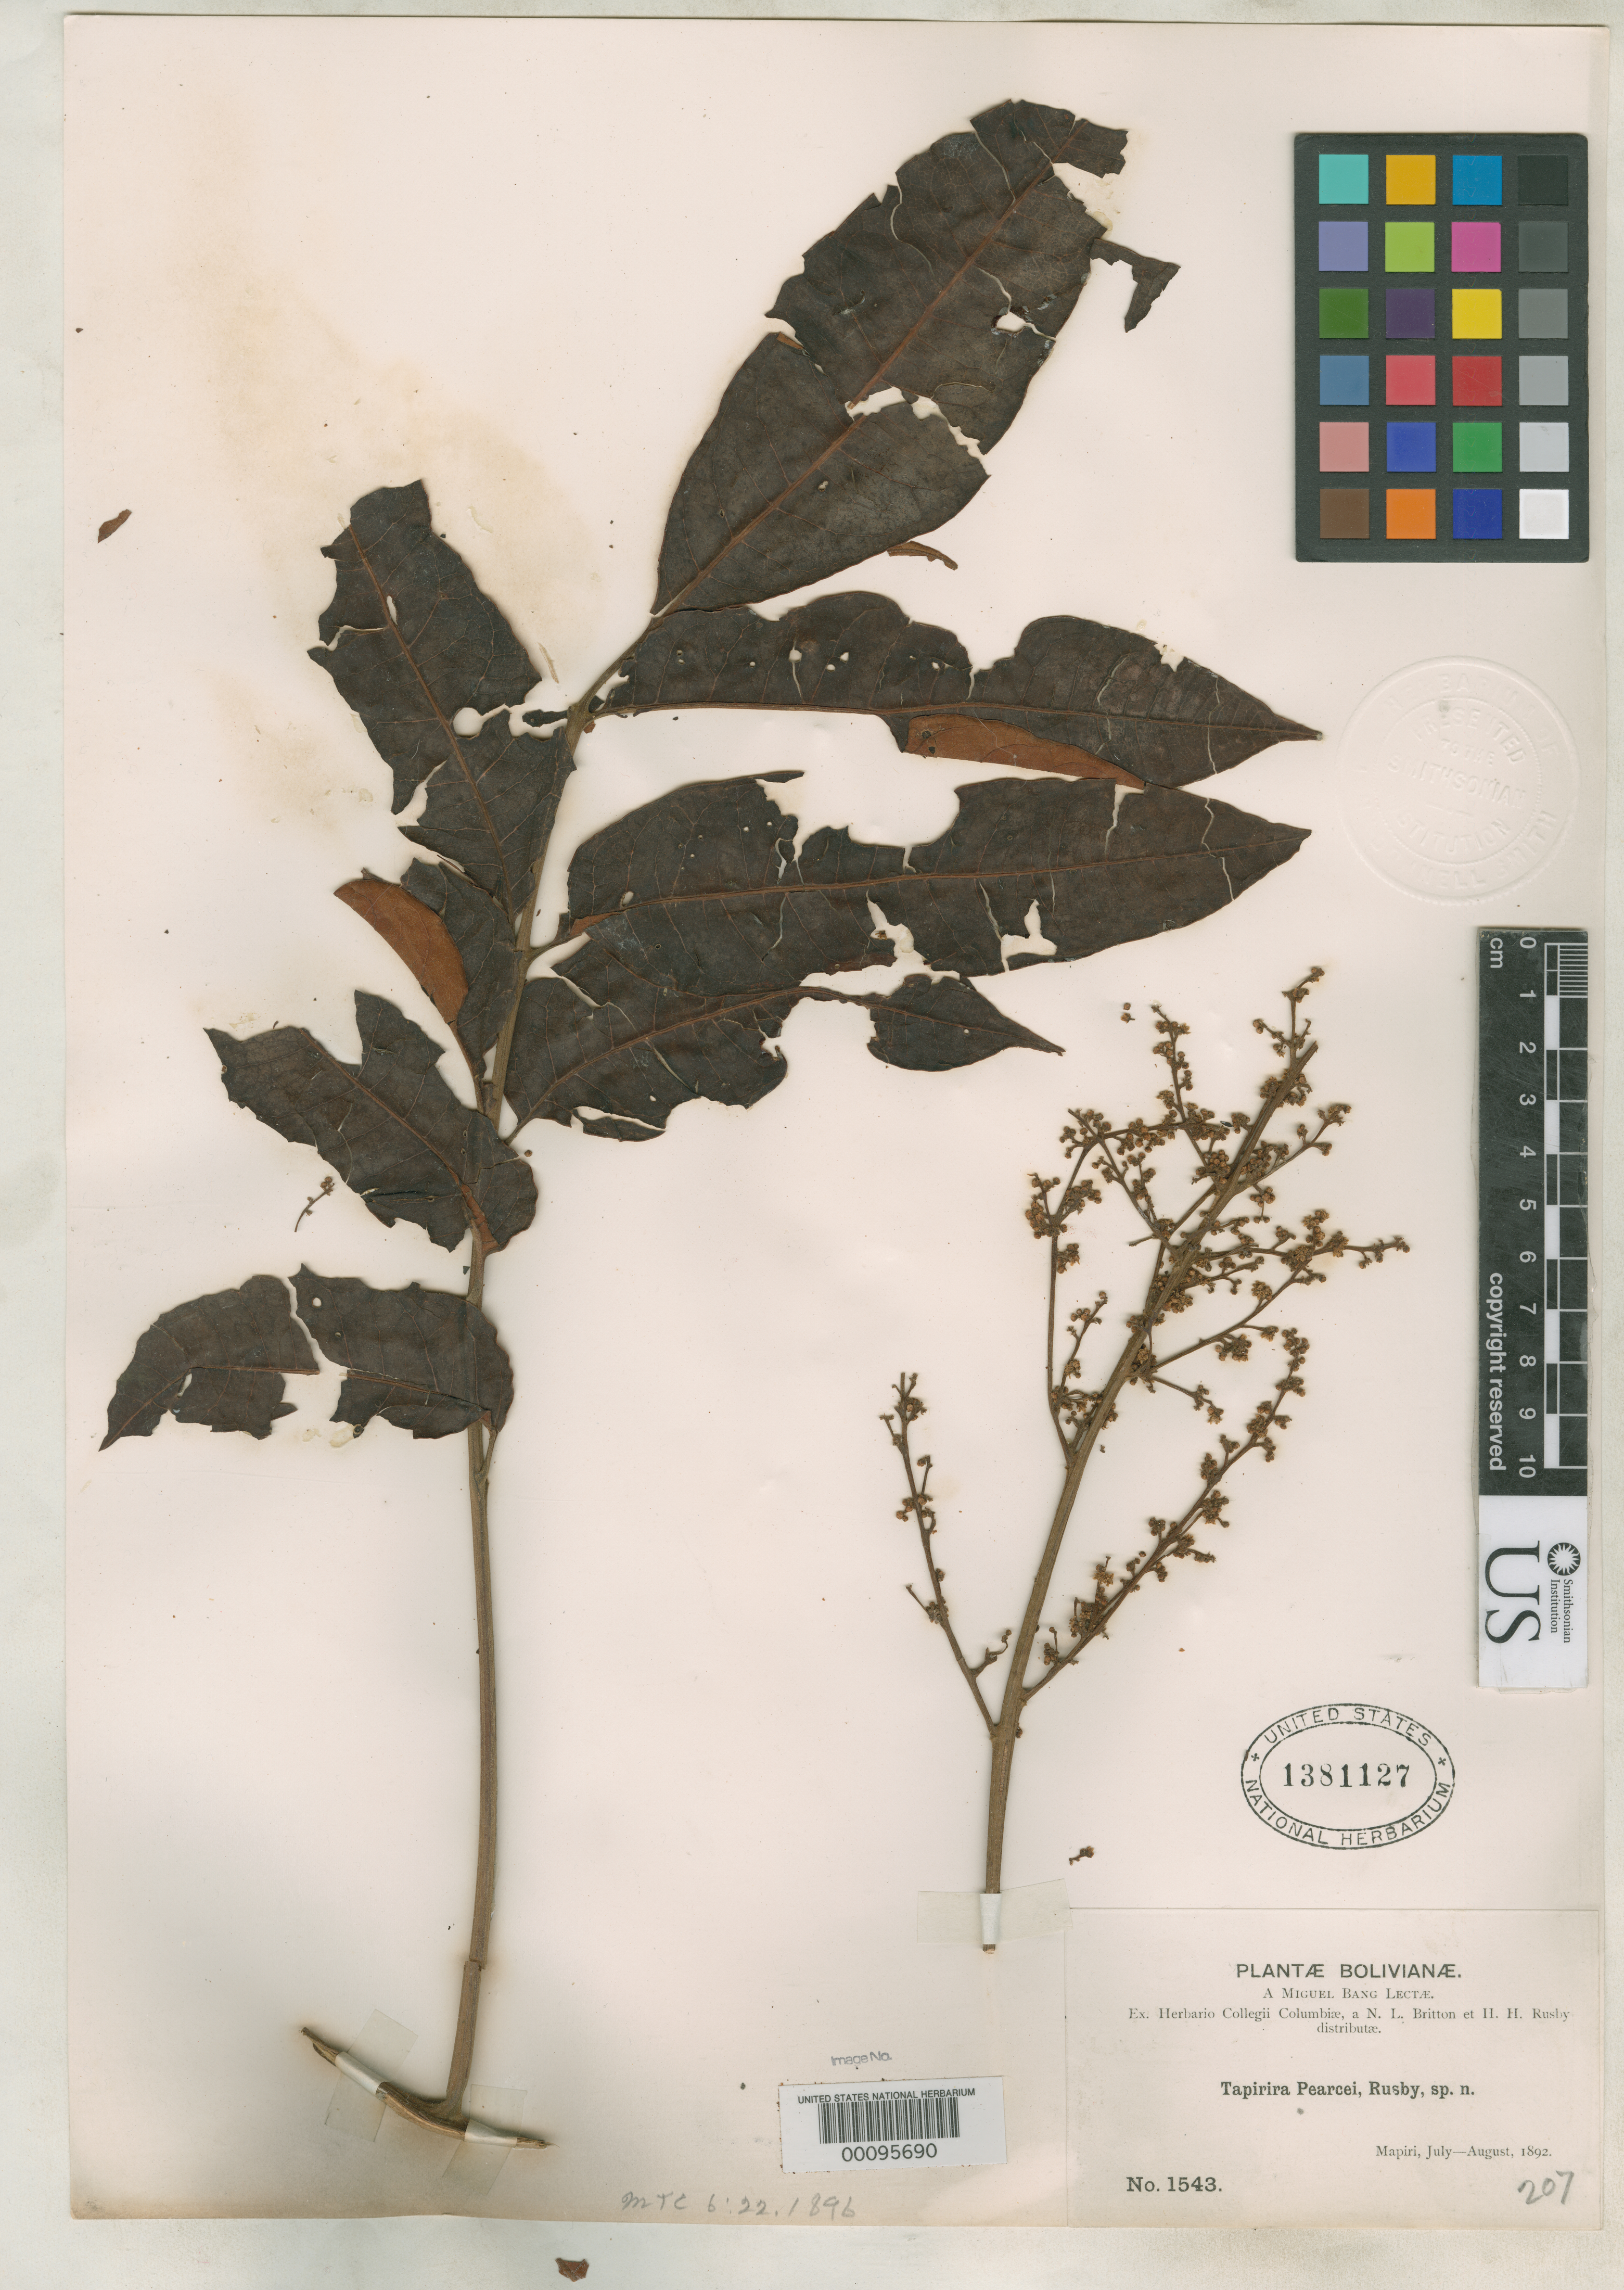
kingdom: Plantae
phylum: Tracheophyta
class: Magnoliopsida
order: Sapindales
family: Anacardiaceae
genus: Tapirira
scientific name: Tapirira pearcei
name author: Rusby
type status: Syntype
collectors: M. Bang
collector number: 1543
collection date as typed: Jul 1892 to -- Aug 1892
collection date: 1892-07/1892-08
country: Bolivia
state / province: La Paz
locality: Near Mapiri.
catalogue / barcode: US 1381127